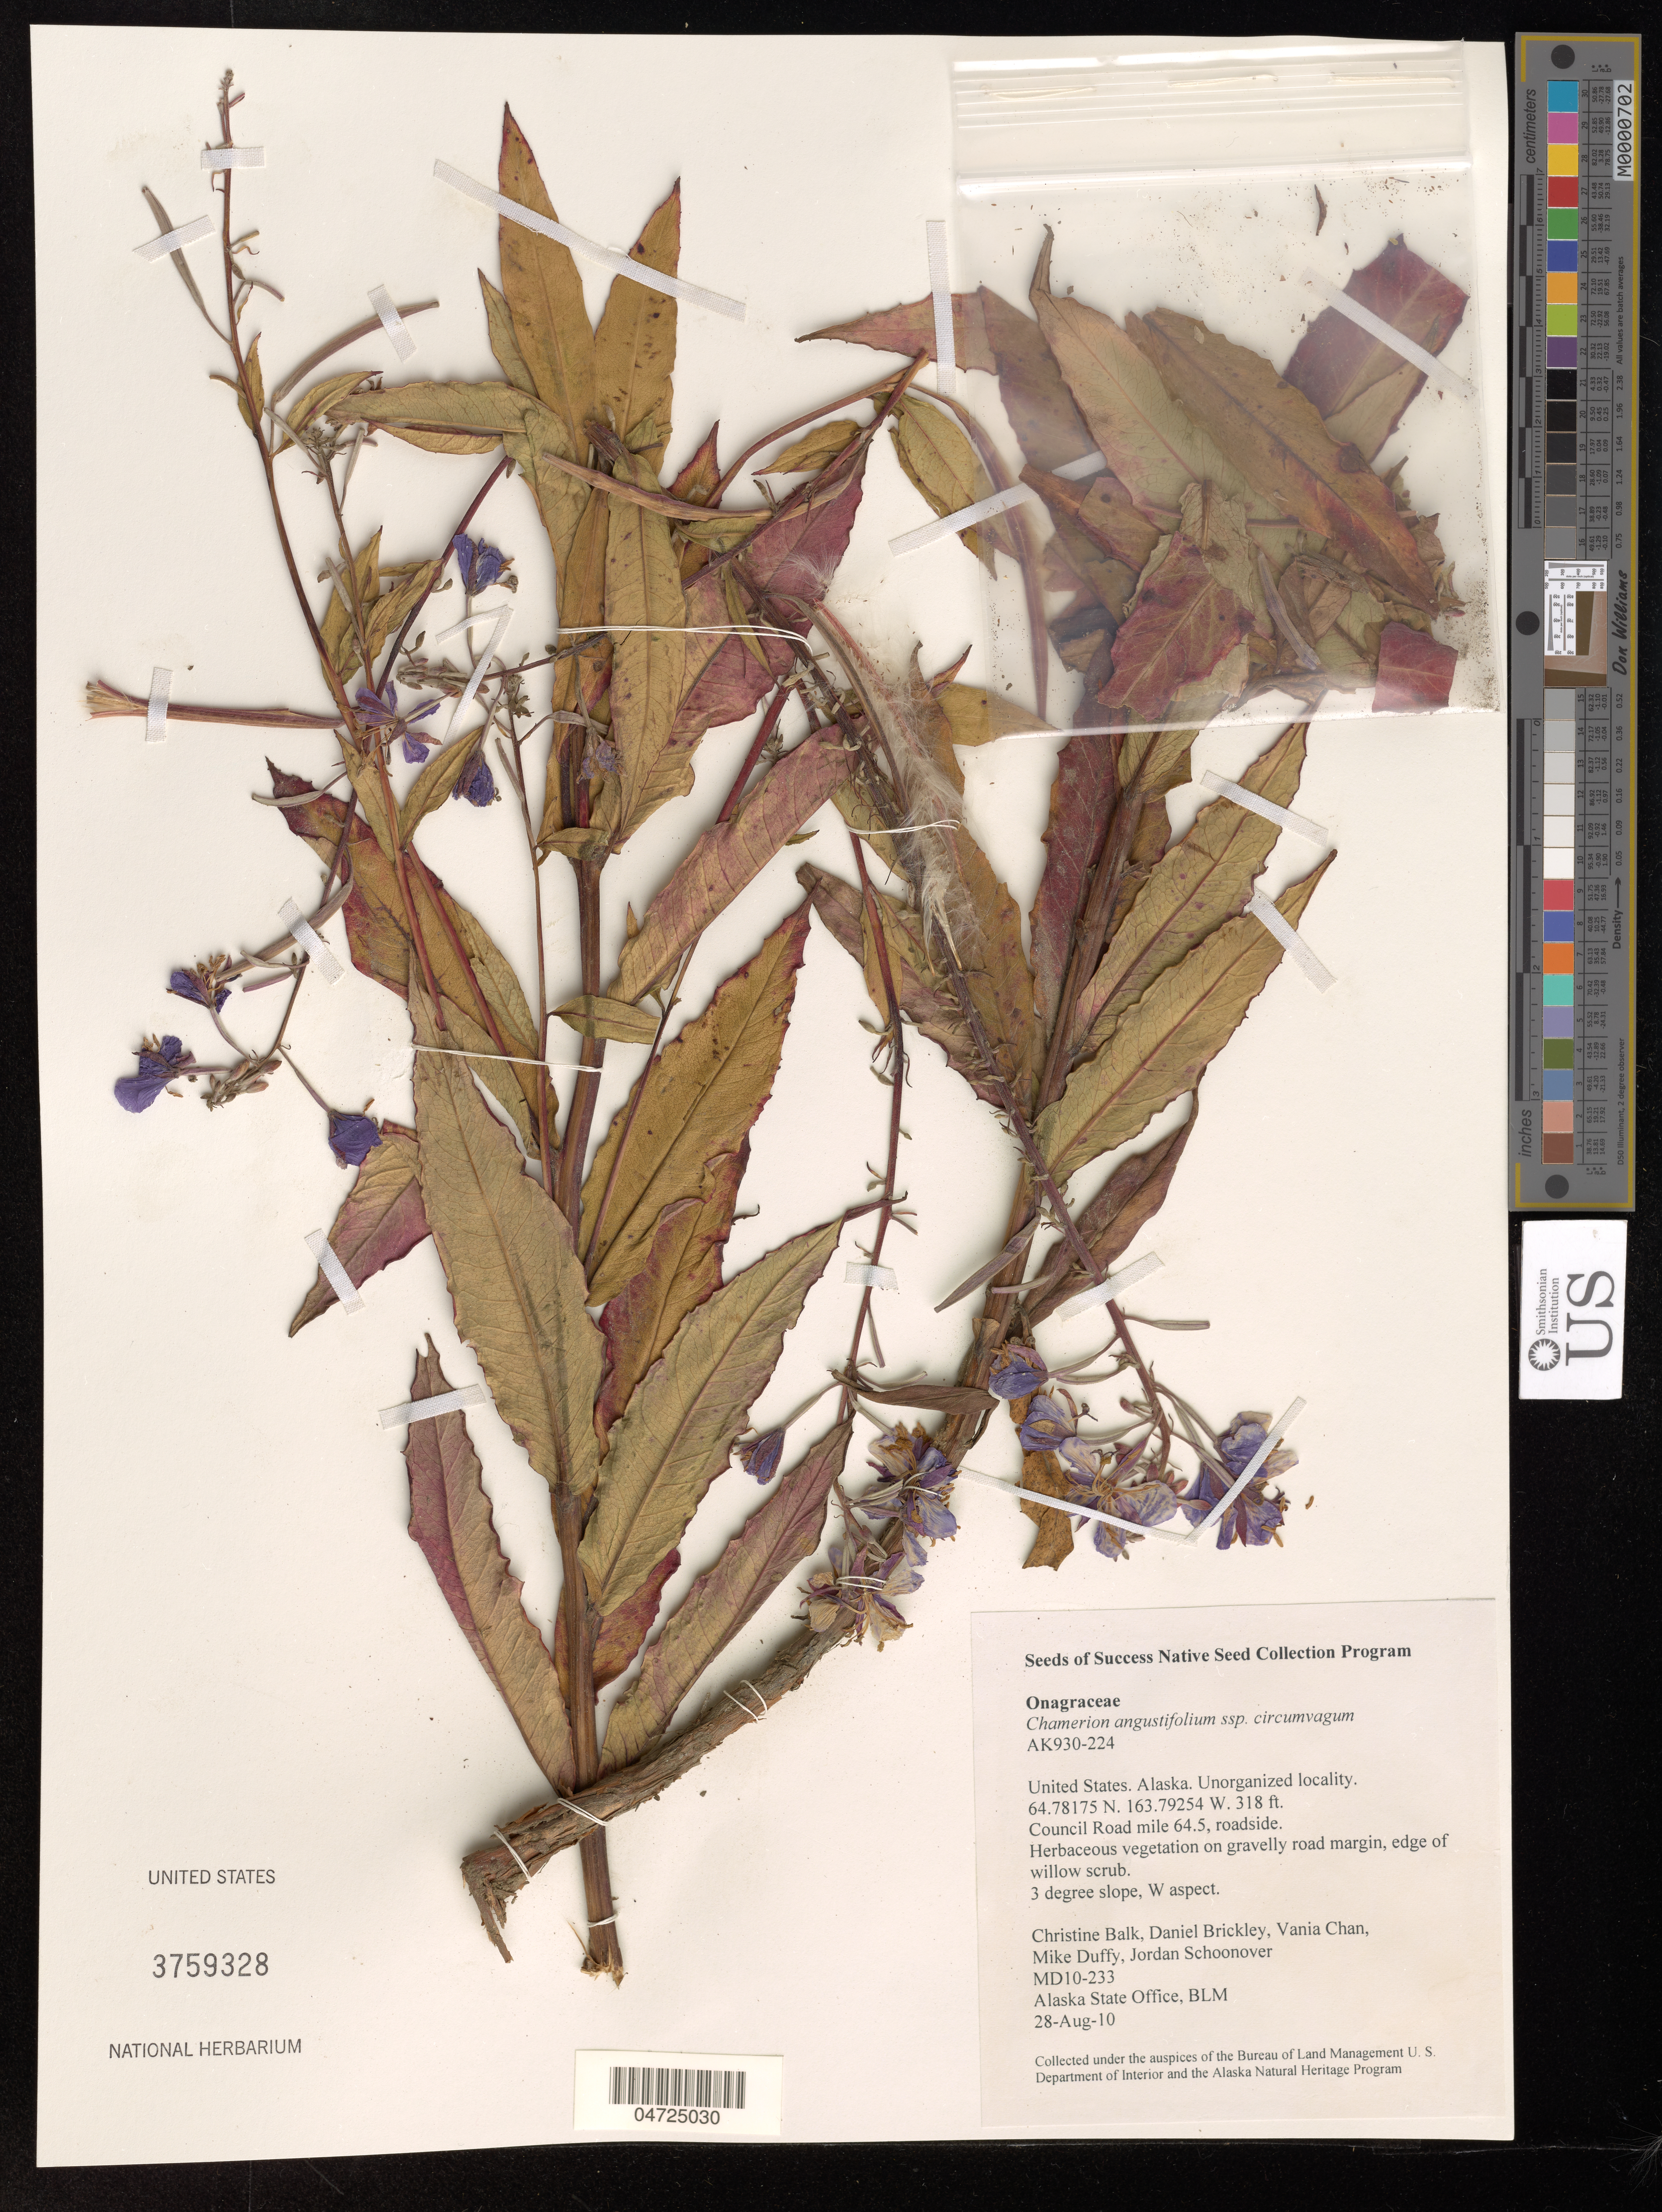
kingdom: Plantae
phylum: Tracheophyta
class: Magnoliopsida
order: Myrtales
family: Onagraceae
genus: Chamerion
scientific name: Chamerion angustifolium subsp. circumvagum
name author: (Mosquin) Hoch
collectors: C. Balk, D. Brickley, V. Chán & M. Duffy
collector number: MD10-233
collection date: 2010-08-28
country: United States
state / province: Alaska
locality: Unorganized locality. Council Road mile 64.5, roadside.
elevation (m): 97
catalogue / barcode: US 3759328